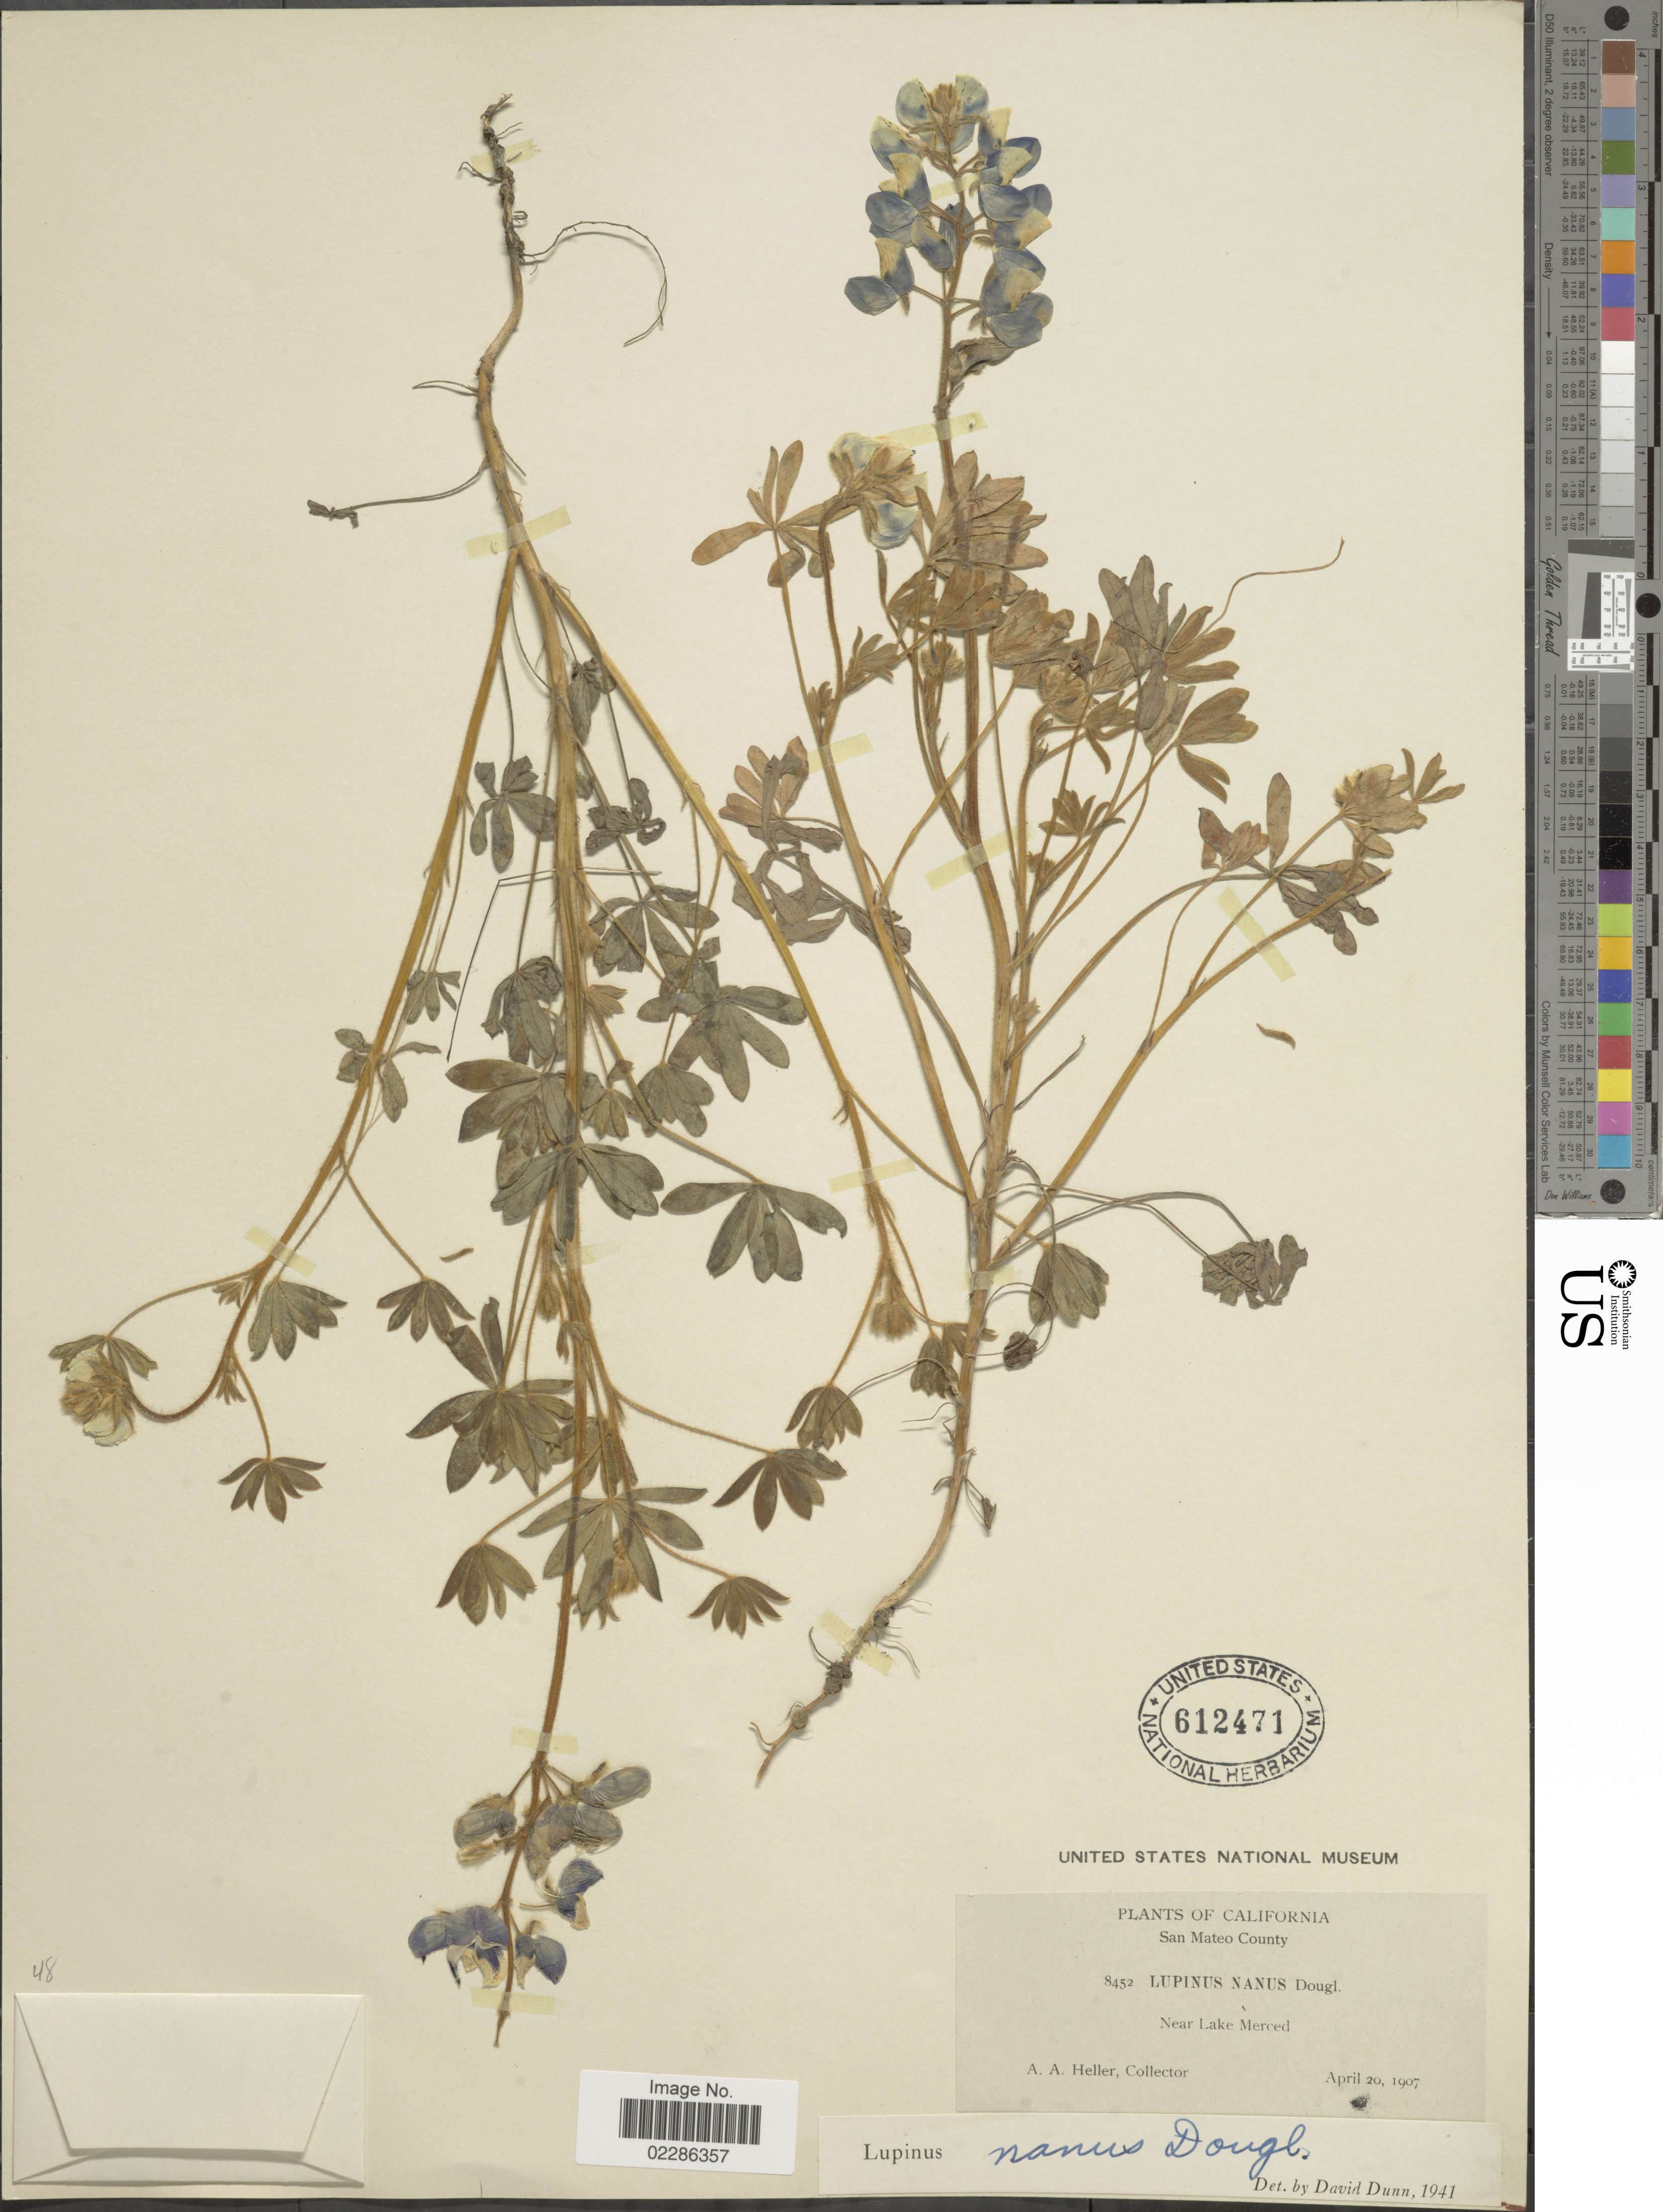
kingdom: Plantae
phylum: Tracheophyta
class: Magnoliopsida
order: Fabales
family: Fabaceae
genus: Lupinus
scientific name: Lupinus nanus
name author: Douglas ex Benth.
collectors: A. A. Heller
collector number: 8452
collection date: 1907-04-20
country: United States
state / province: California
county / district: San Mateo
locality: San Mateo County, Near Lake Merced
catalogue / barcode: US 612471